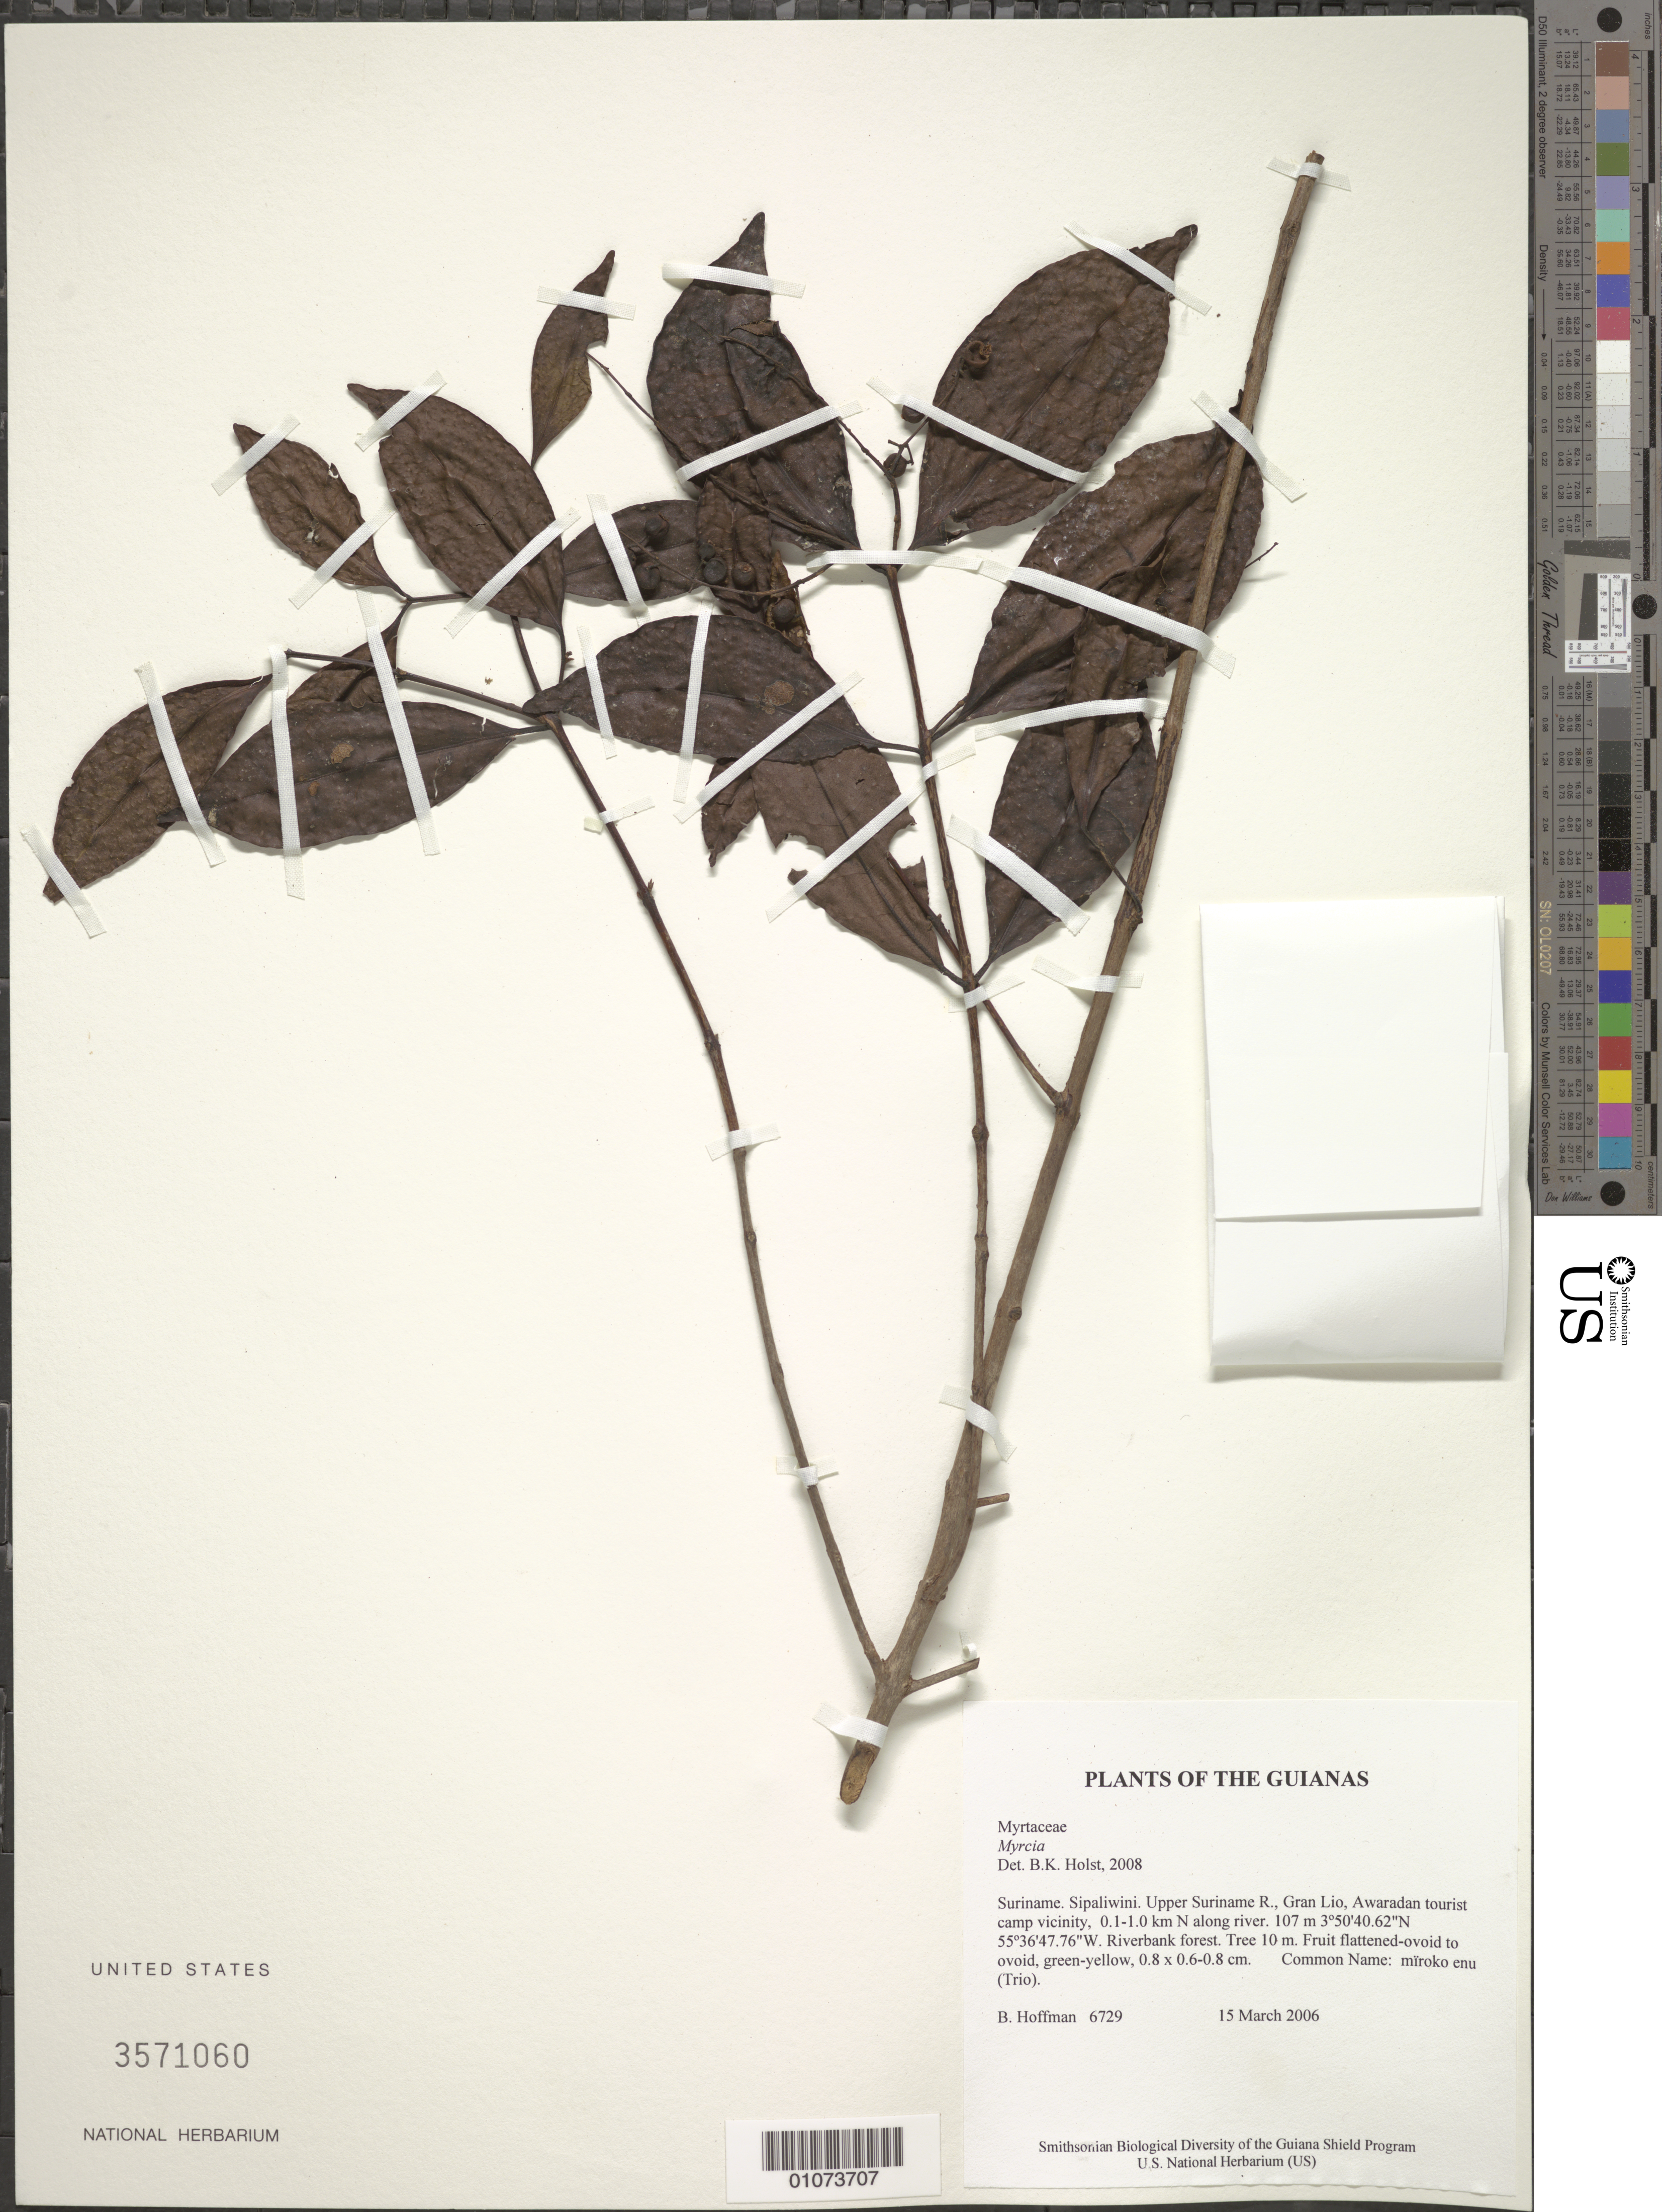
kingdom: Plantae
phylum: Tracheophyta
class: Magnoliopsida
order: Myrtales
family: Myrtaceae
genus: Myrcia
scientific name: Myrcia sp.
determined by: Holst, Bruce K.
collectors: B. Hoffman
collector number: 6729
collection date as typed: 15 March 2006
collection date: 2006-03-15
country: Suriname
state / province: Sipaliwini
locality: Upper Suriname R., Gran Lio, Awaradan tourist camp vicinity, 0.1-1.0 km N along river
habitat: Riverbank forest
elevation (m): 107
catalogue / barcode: US 3571060